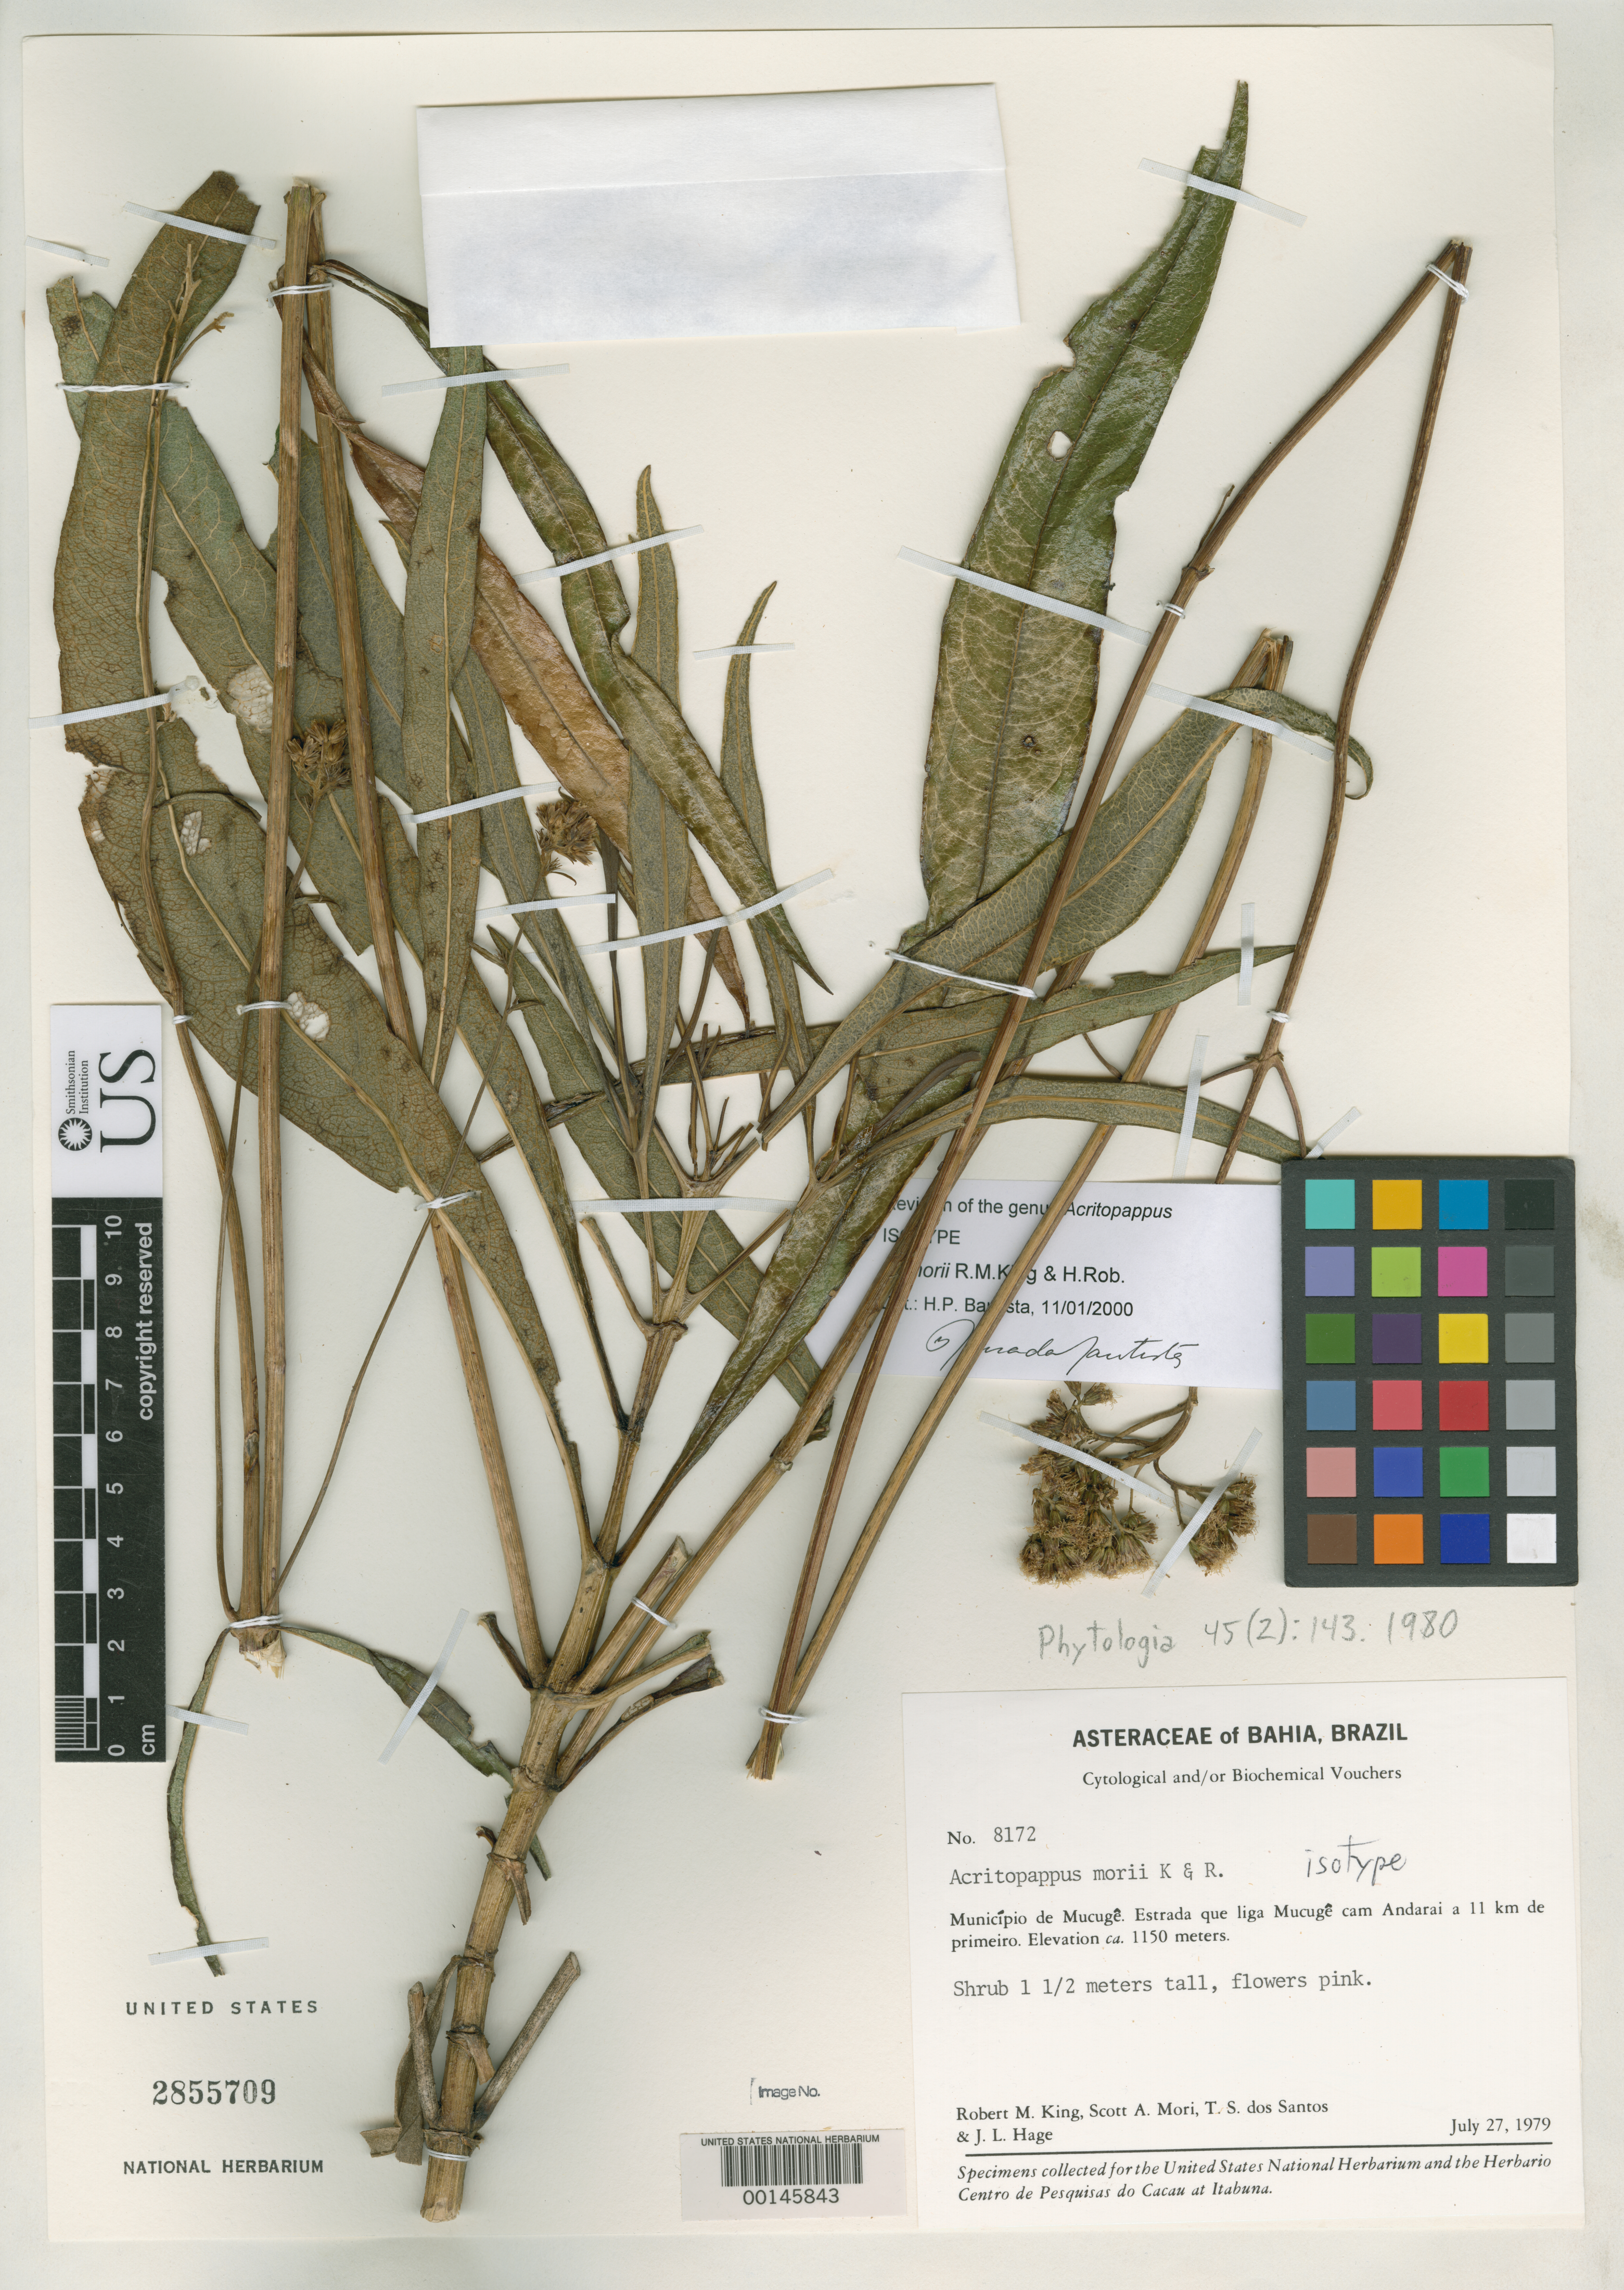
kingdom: Plantae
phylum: Tracheophyta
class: Magnoliopsida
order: Asterales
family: Asteraceae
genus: Acritopappus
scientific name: Acritopappus morii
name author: R.M. King & H. Rob.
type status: Isotype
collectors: R. M. King, S. Mori, T. S. Santos & J. L. Hage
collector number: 8172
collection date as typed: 27 Jul 1979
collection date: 1979-07-27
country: Brazil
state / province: Bahia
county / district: Mucugê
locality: Estrada que liga Mucuge com Andarai a 11 km de Primeiro. [Road that connects to Mucuge with Andarai 11 km from Primeiro.]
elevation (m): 1150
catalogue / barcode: US 2855709